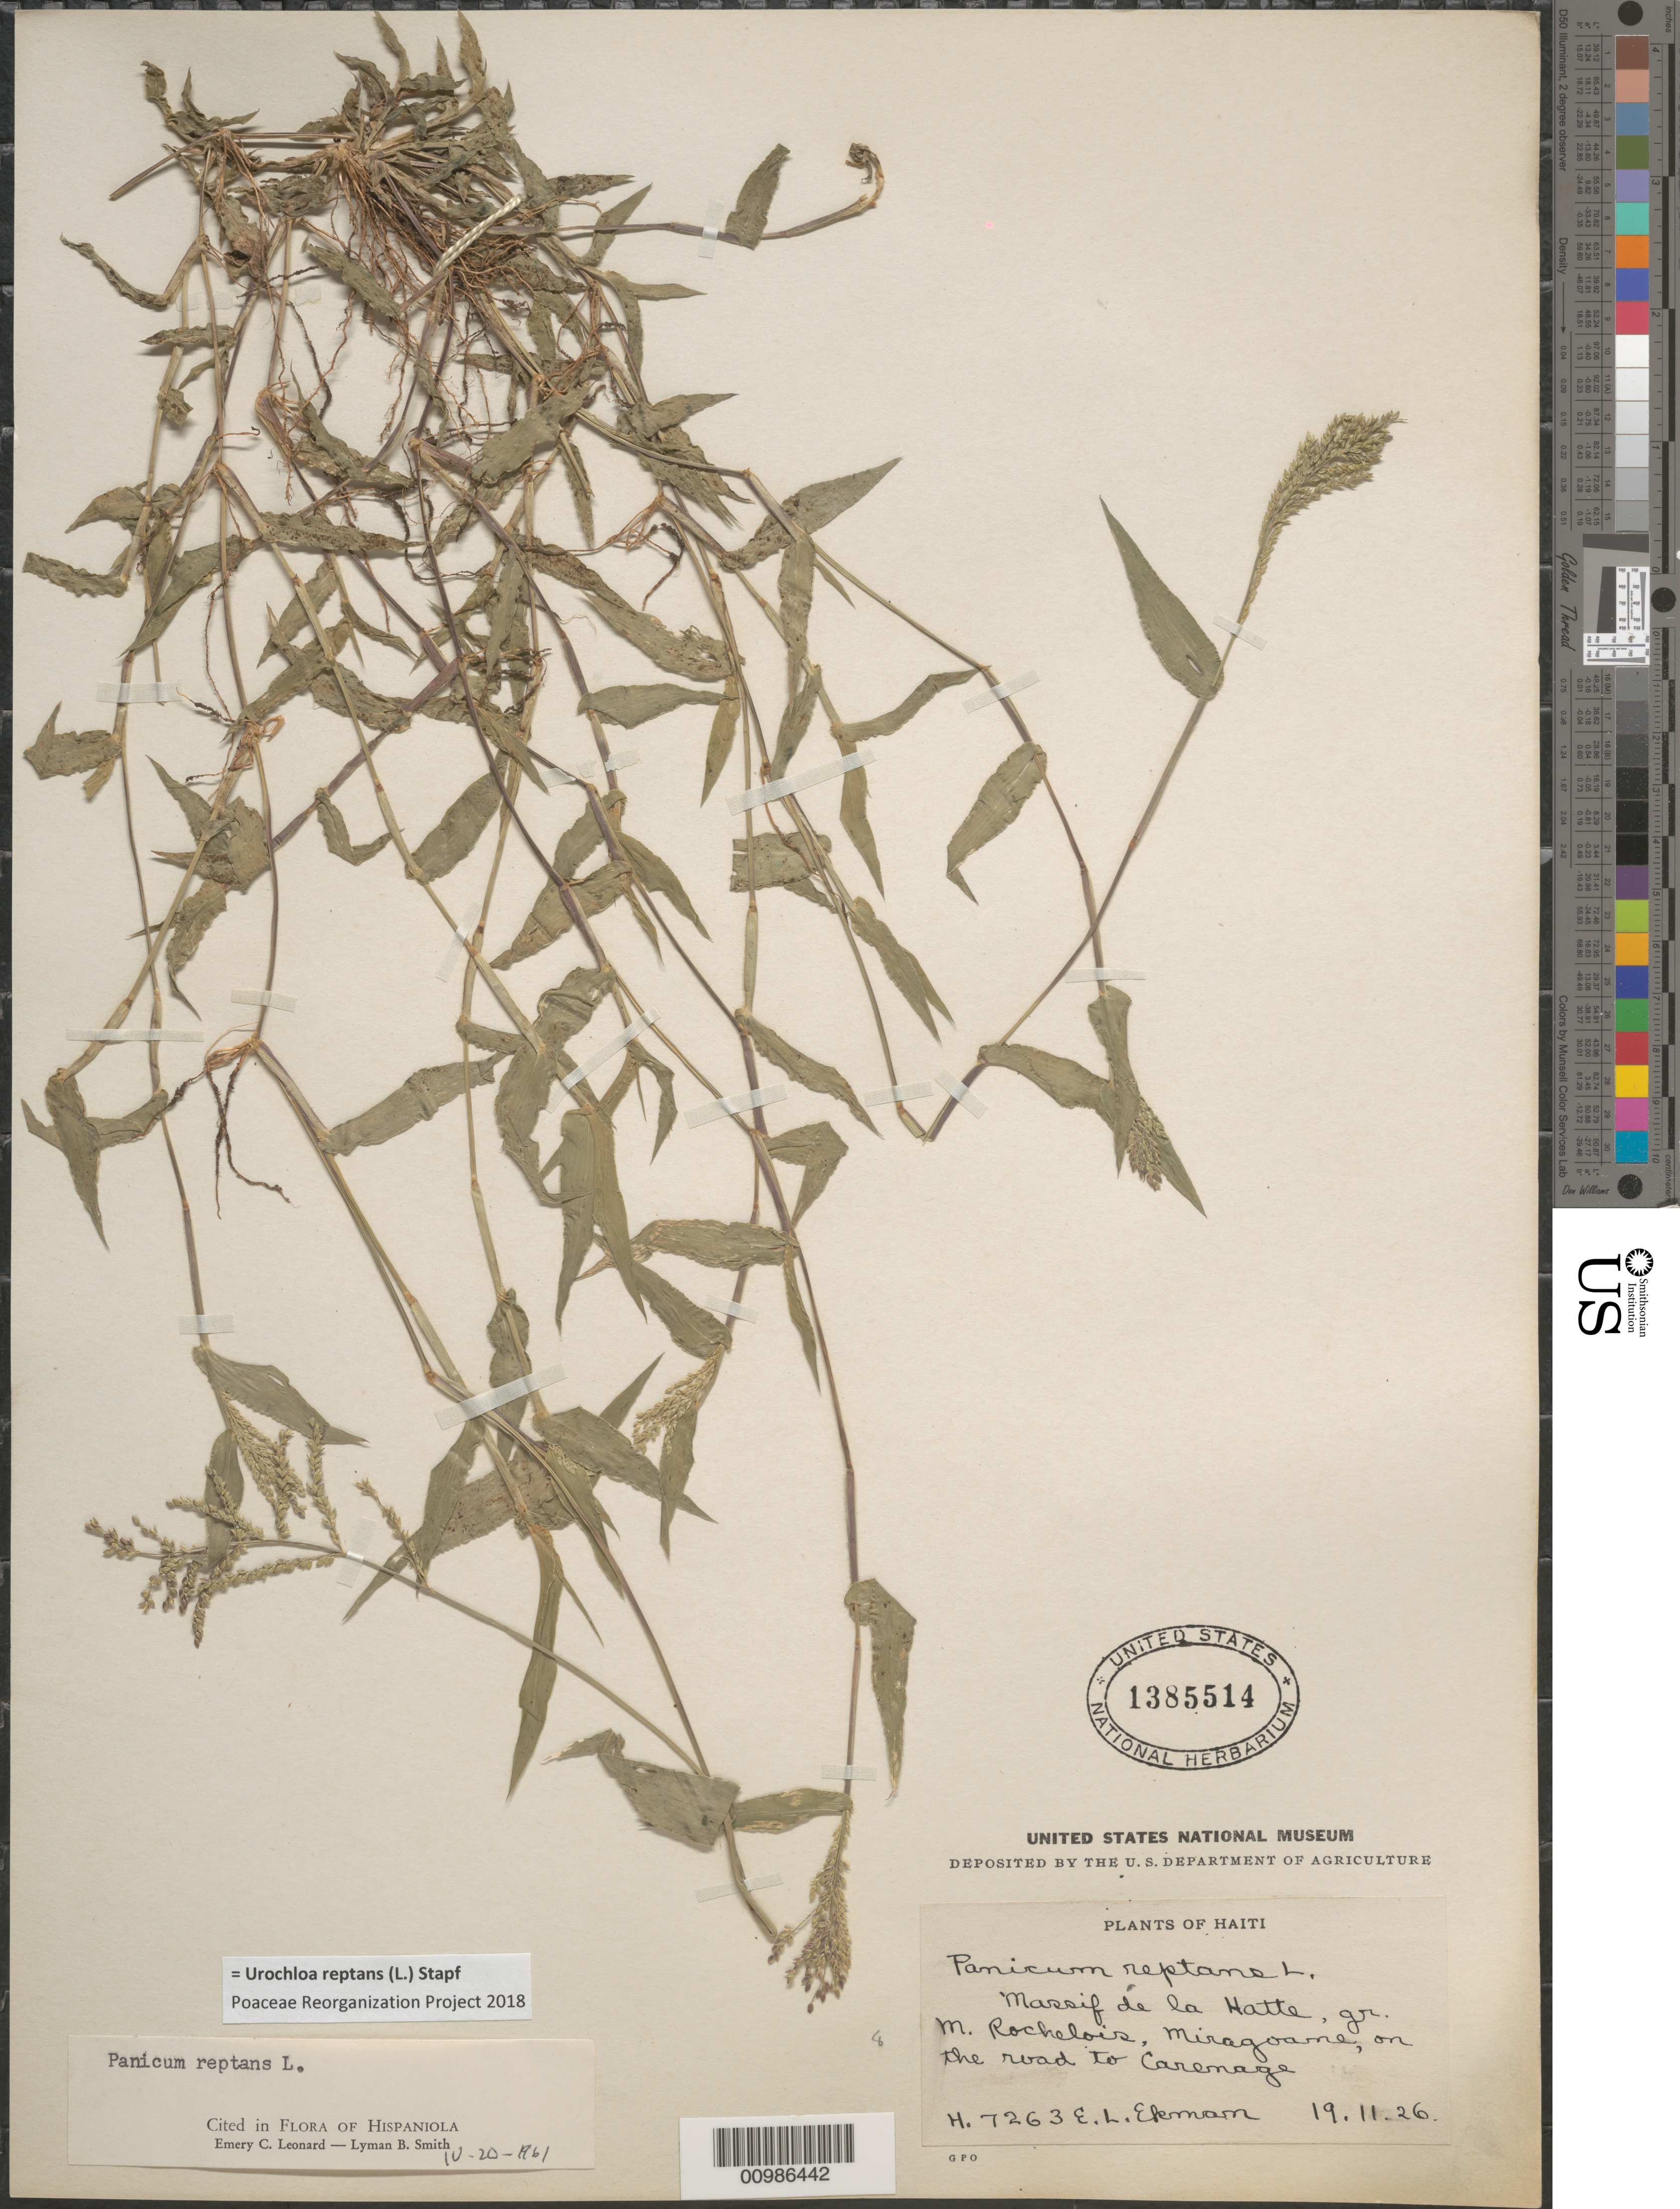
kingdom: Plantae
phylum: Tracheophyta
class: Liliopsida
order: Poales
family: Poaceae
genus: Brachiaria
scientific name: Brachiaria reptans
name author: (L.) C.E. Hubb. & C.A. Gardner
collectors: E. L. Ekman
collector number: H 7263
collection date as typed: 19 Nov 1926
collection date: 1926-11-19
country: Haiti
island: Hispaniola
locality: Massif de la Hatte, Miragoane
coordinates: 0 N, 0 E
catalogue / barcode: US 1385514